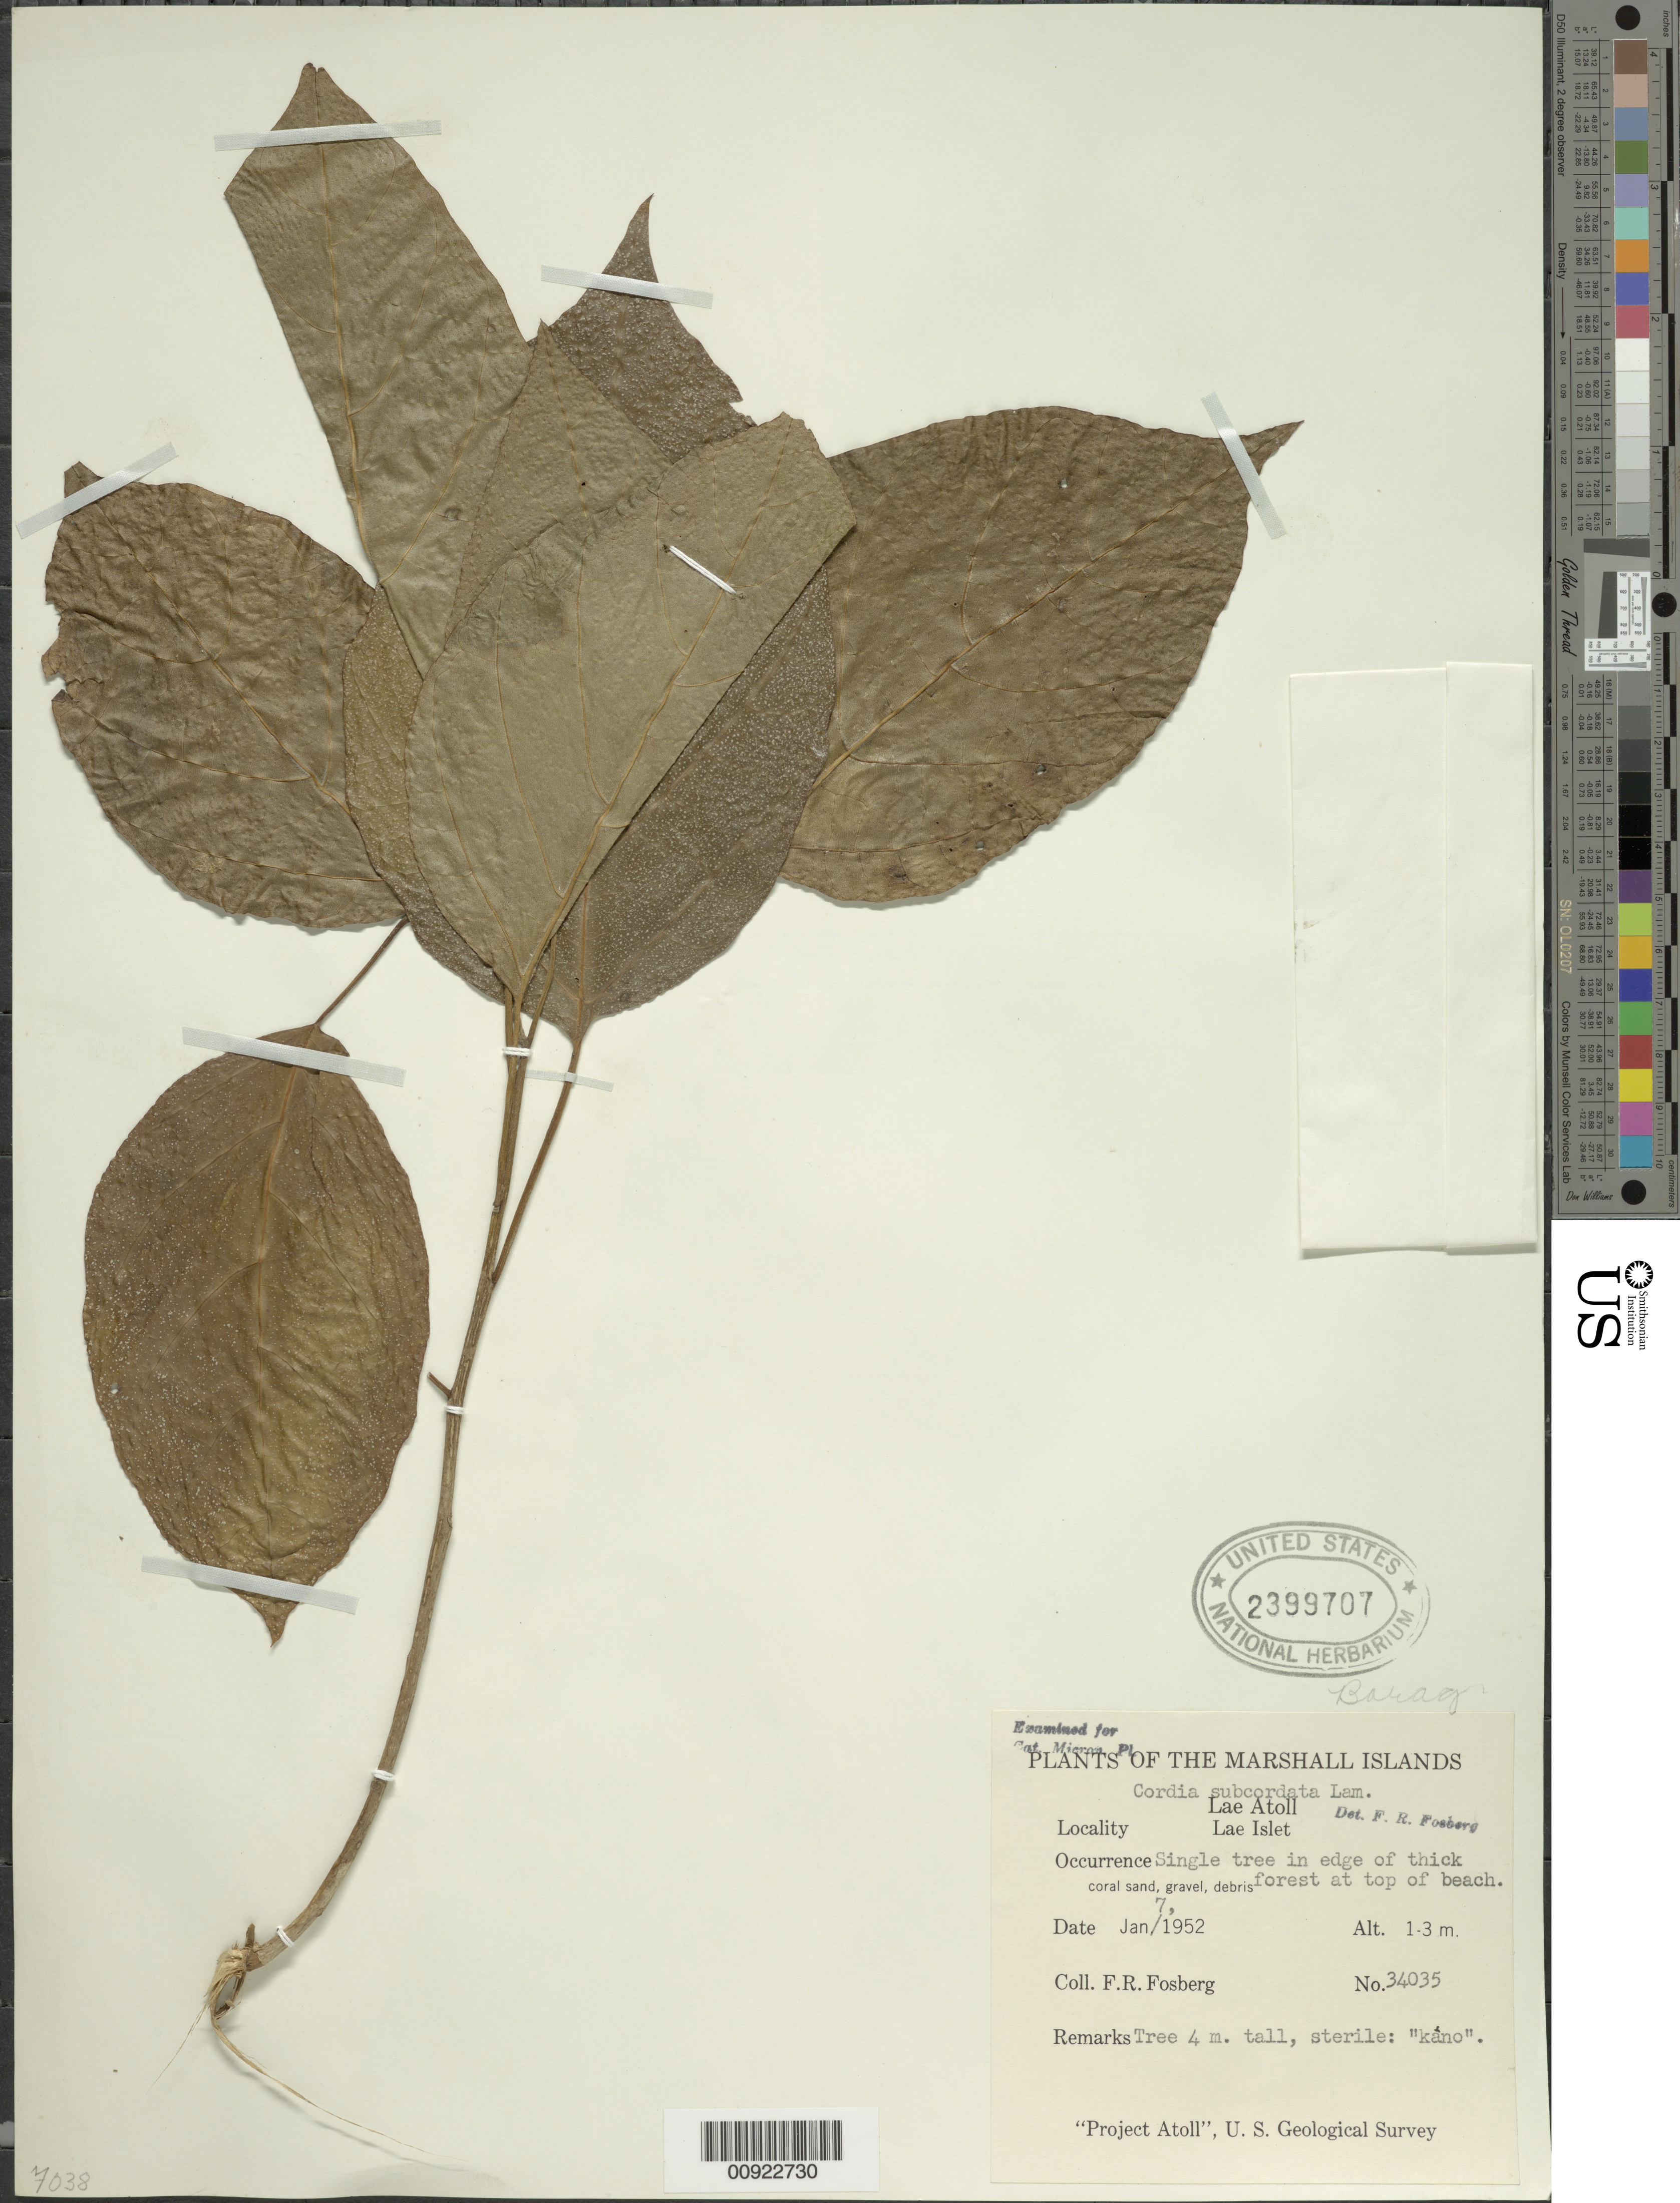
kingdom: Plantae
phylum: Tracheophyta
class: Magnoliopsida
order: Boraginales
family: Cordiaceae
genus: Cordia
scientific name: Cordia subcordata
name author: Lam.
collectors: F. R. Fosberg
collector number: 34035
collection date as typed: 07 Jan 1952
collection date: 1952-01-07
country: Marshall Islands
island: Lae Atoll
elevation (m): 1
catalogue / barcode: US 2399707